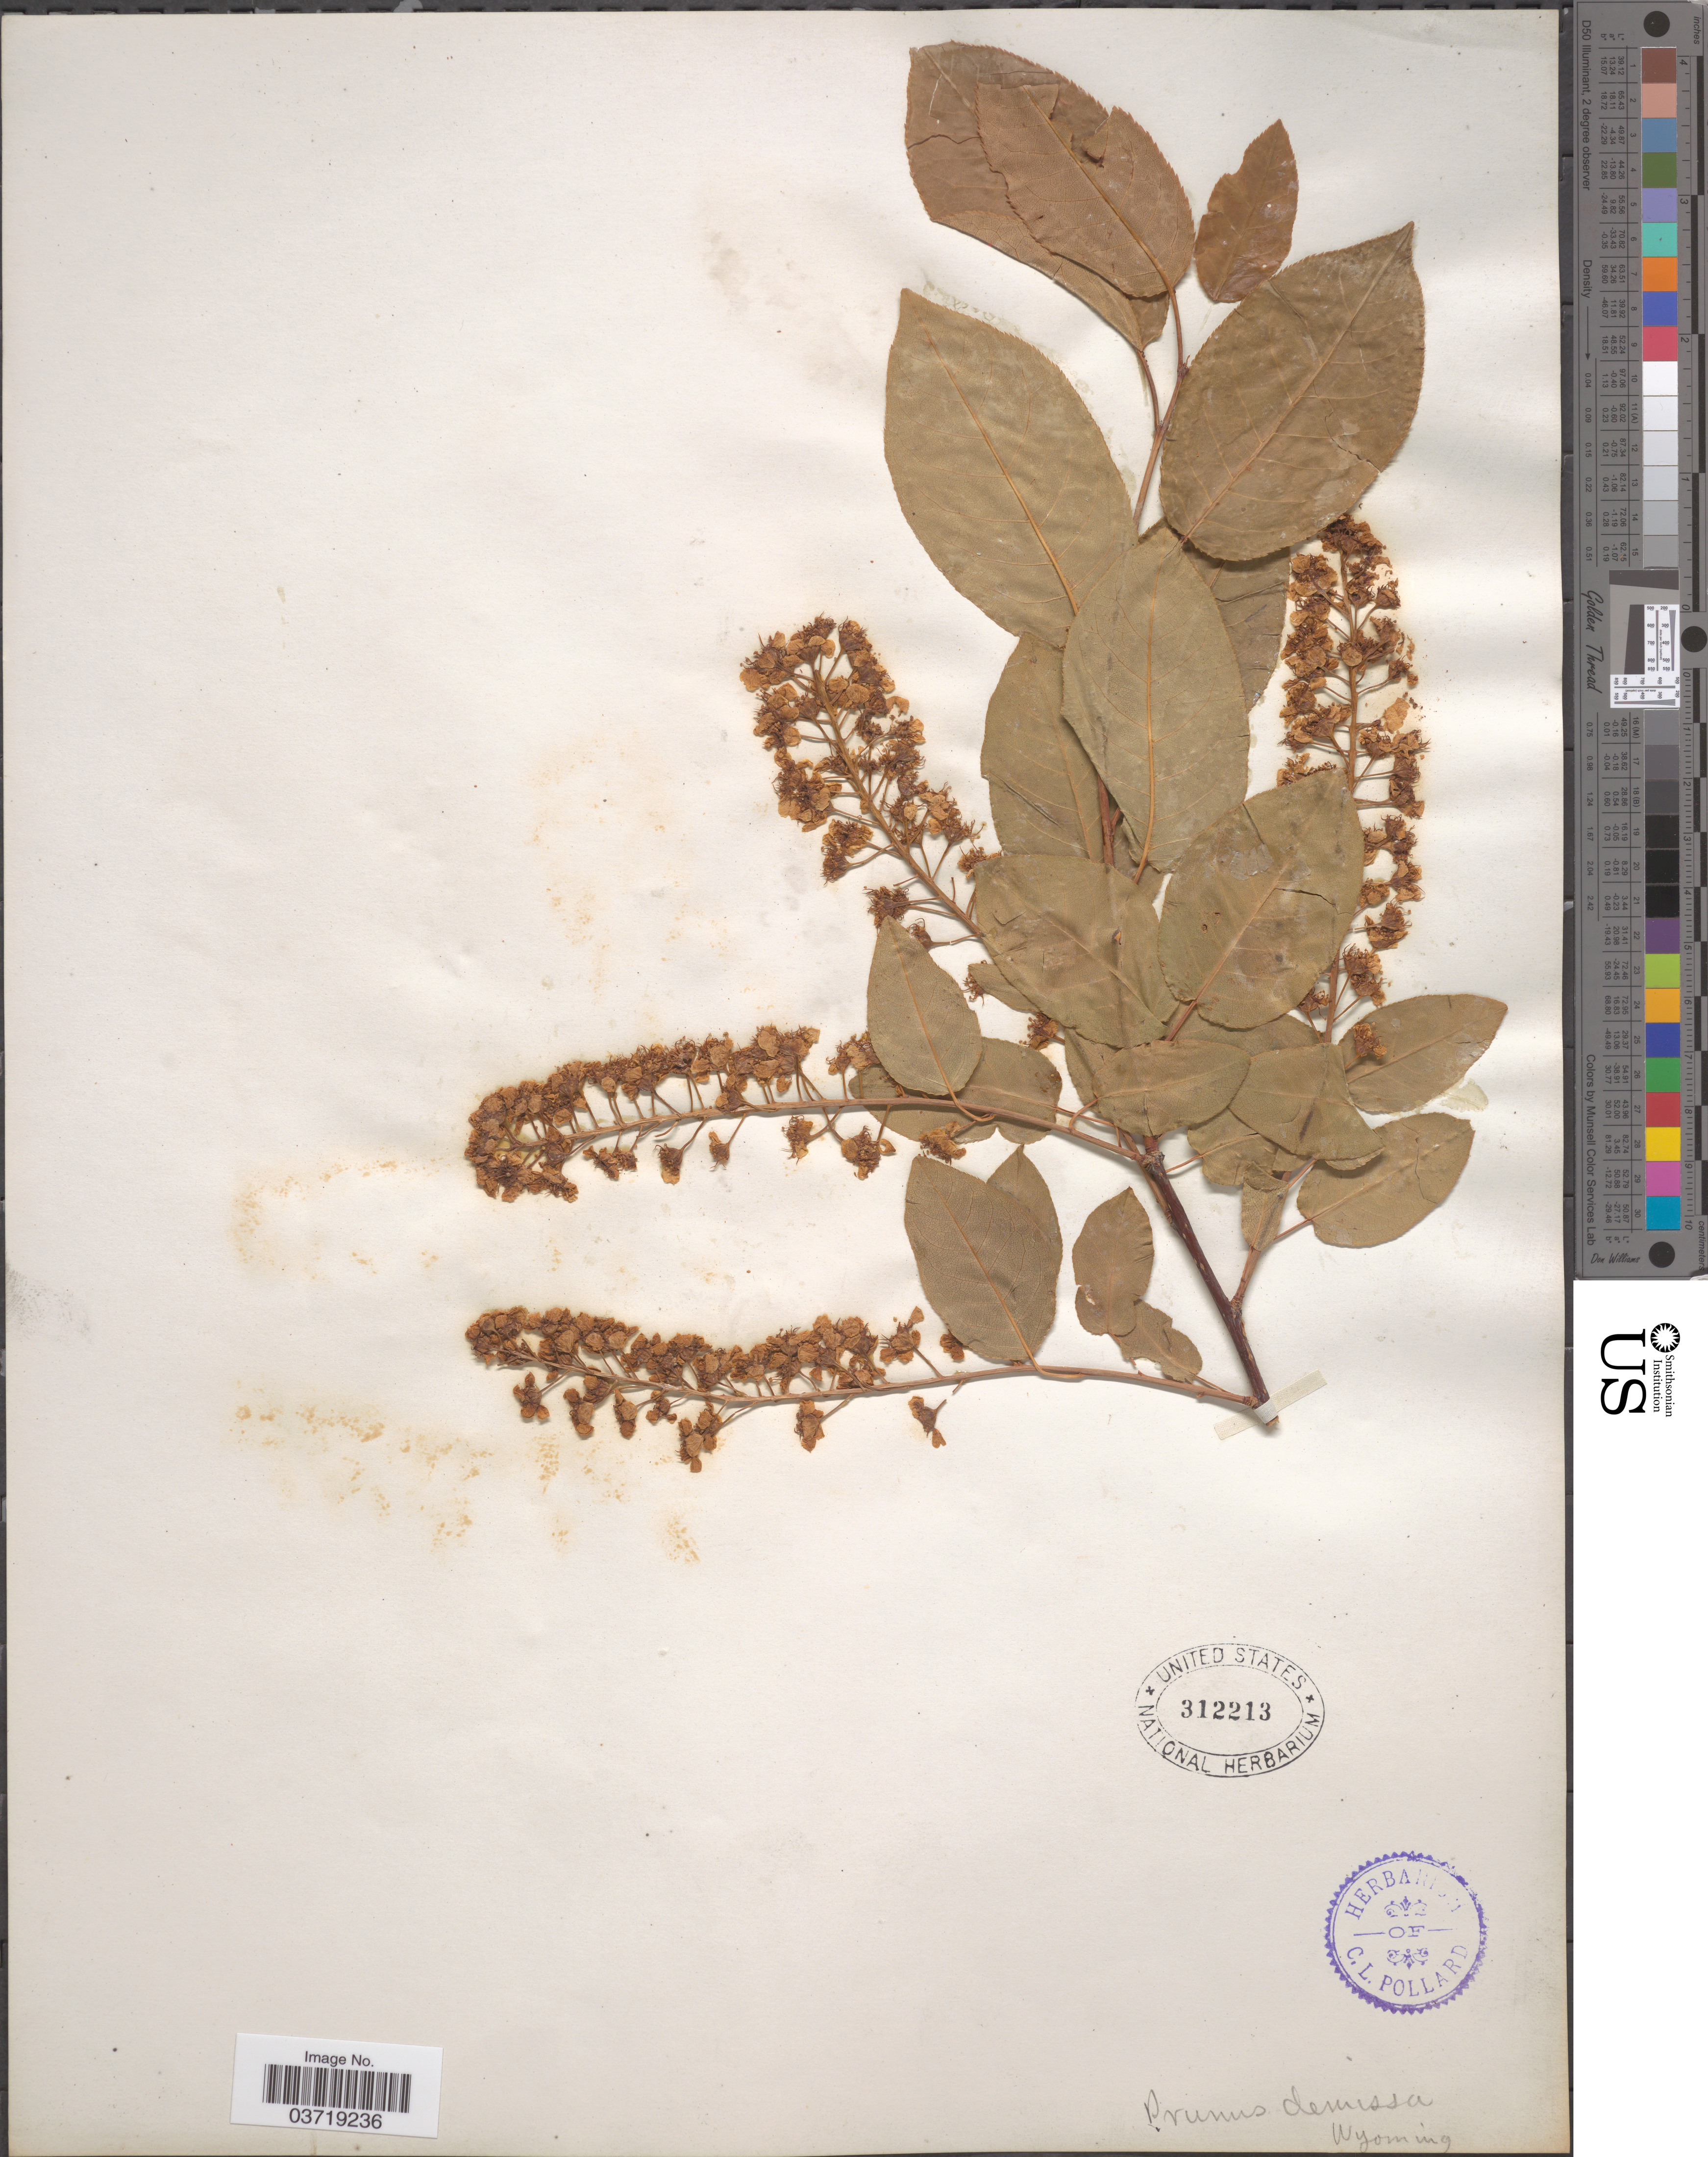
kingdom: Plantae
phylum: Tracheophyta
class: Magnoliopsida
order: Rosales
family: Rosaceae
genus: Prunus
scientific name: Prunus virginiana var. demissa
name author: (Nutt.) Torr.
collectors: ex herb. C.L. Pollard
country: United States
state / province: Wyoming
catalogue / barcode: US 312213